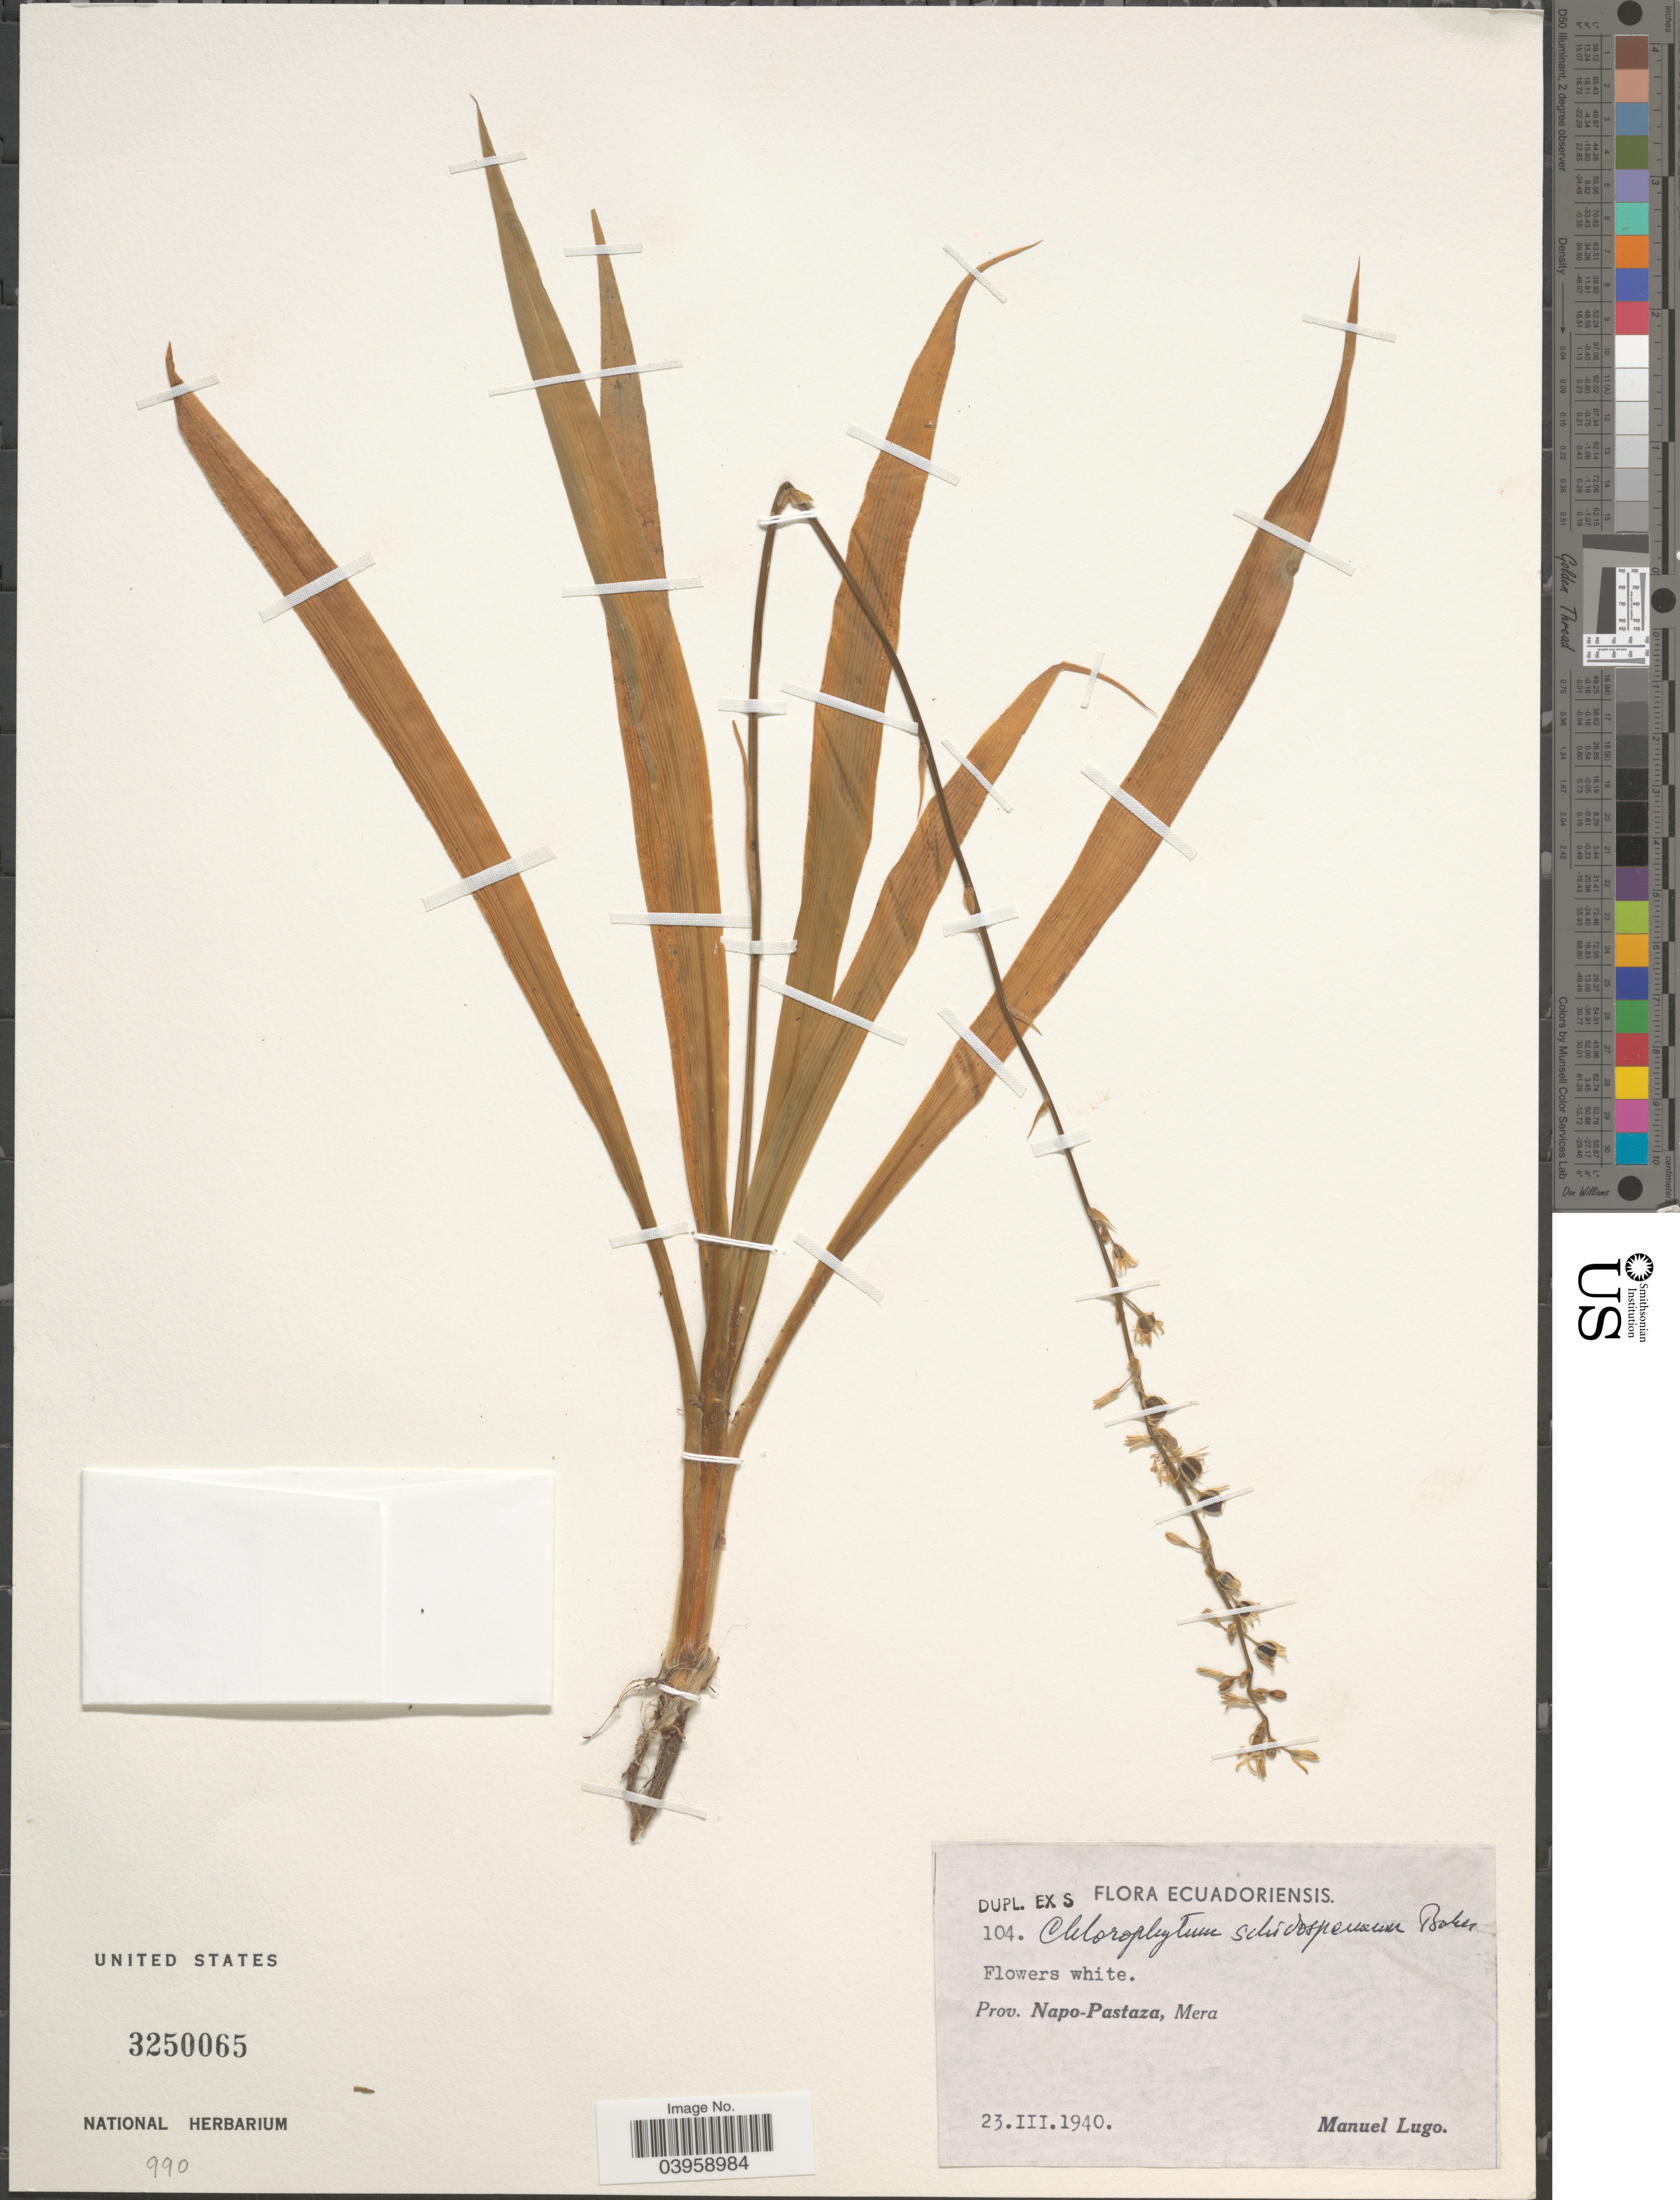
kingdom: Plantae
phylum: Tracheophyta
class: Liliopsida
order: Asparagales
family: Asparagaceae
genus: Chlorophytum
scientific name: Chlorophytum schidospermum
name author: Baker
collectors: M. Lugo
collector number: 104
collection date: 1940-03-23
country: Ecuador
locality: Prov. Napo-Pastaza, Mera.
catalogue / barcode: US 3250065